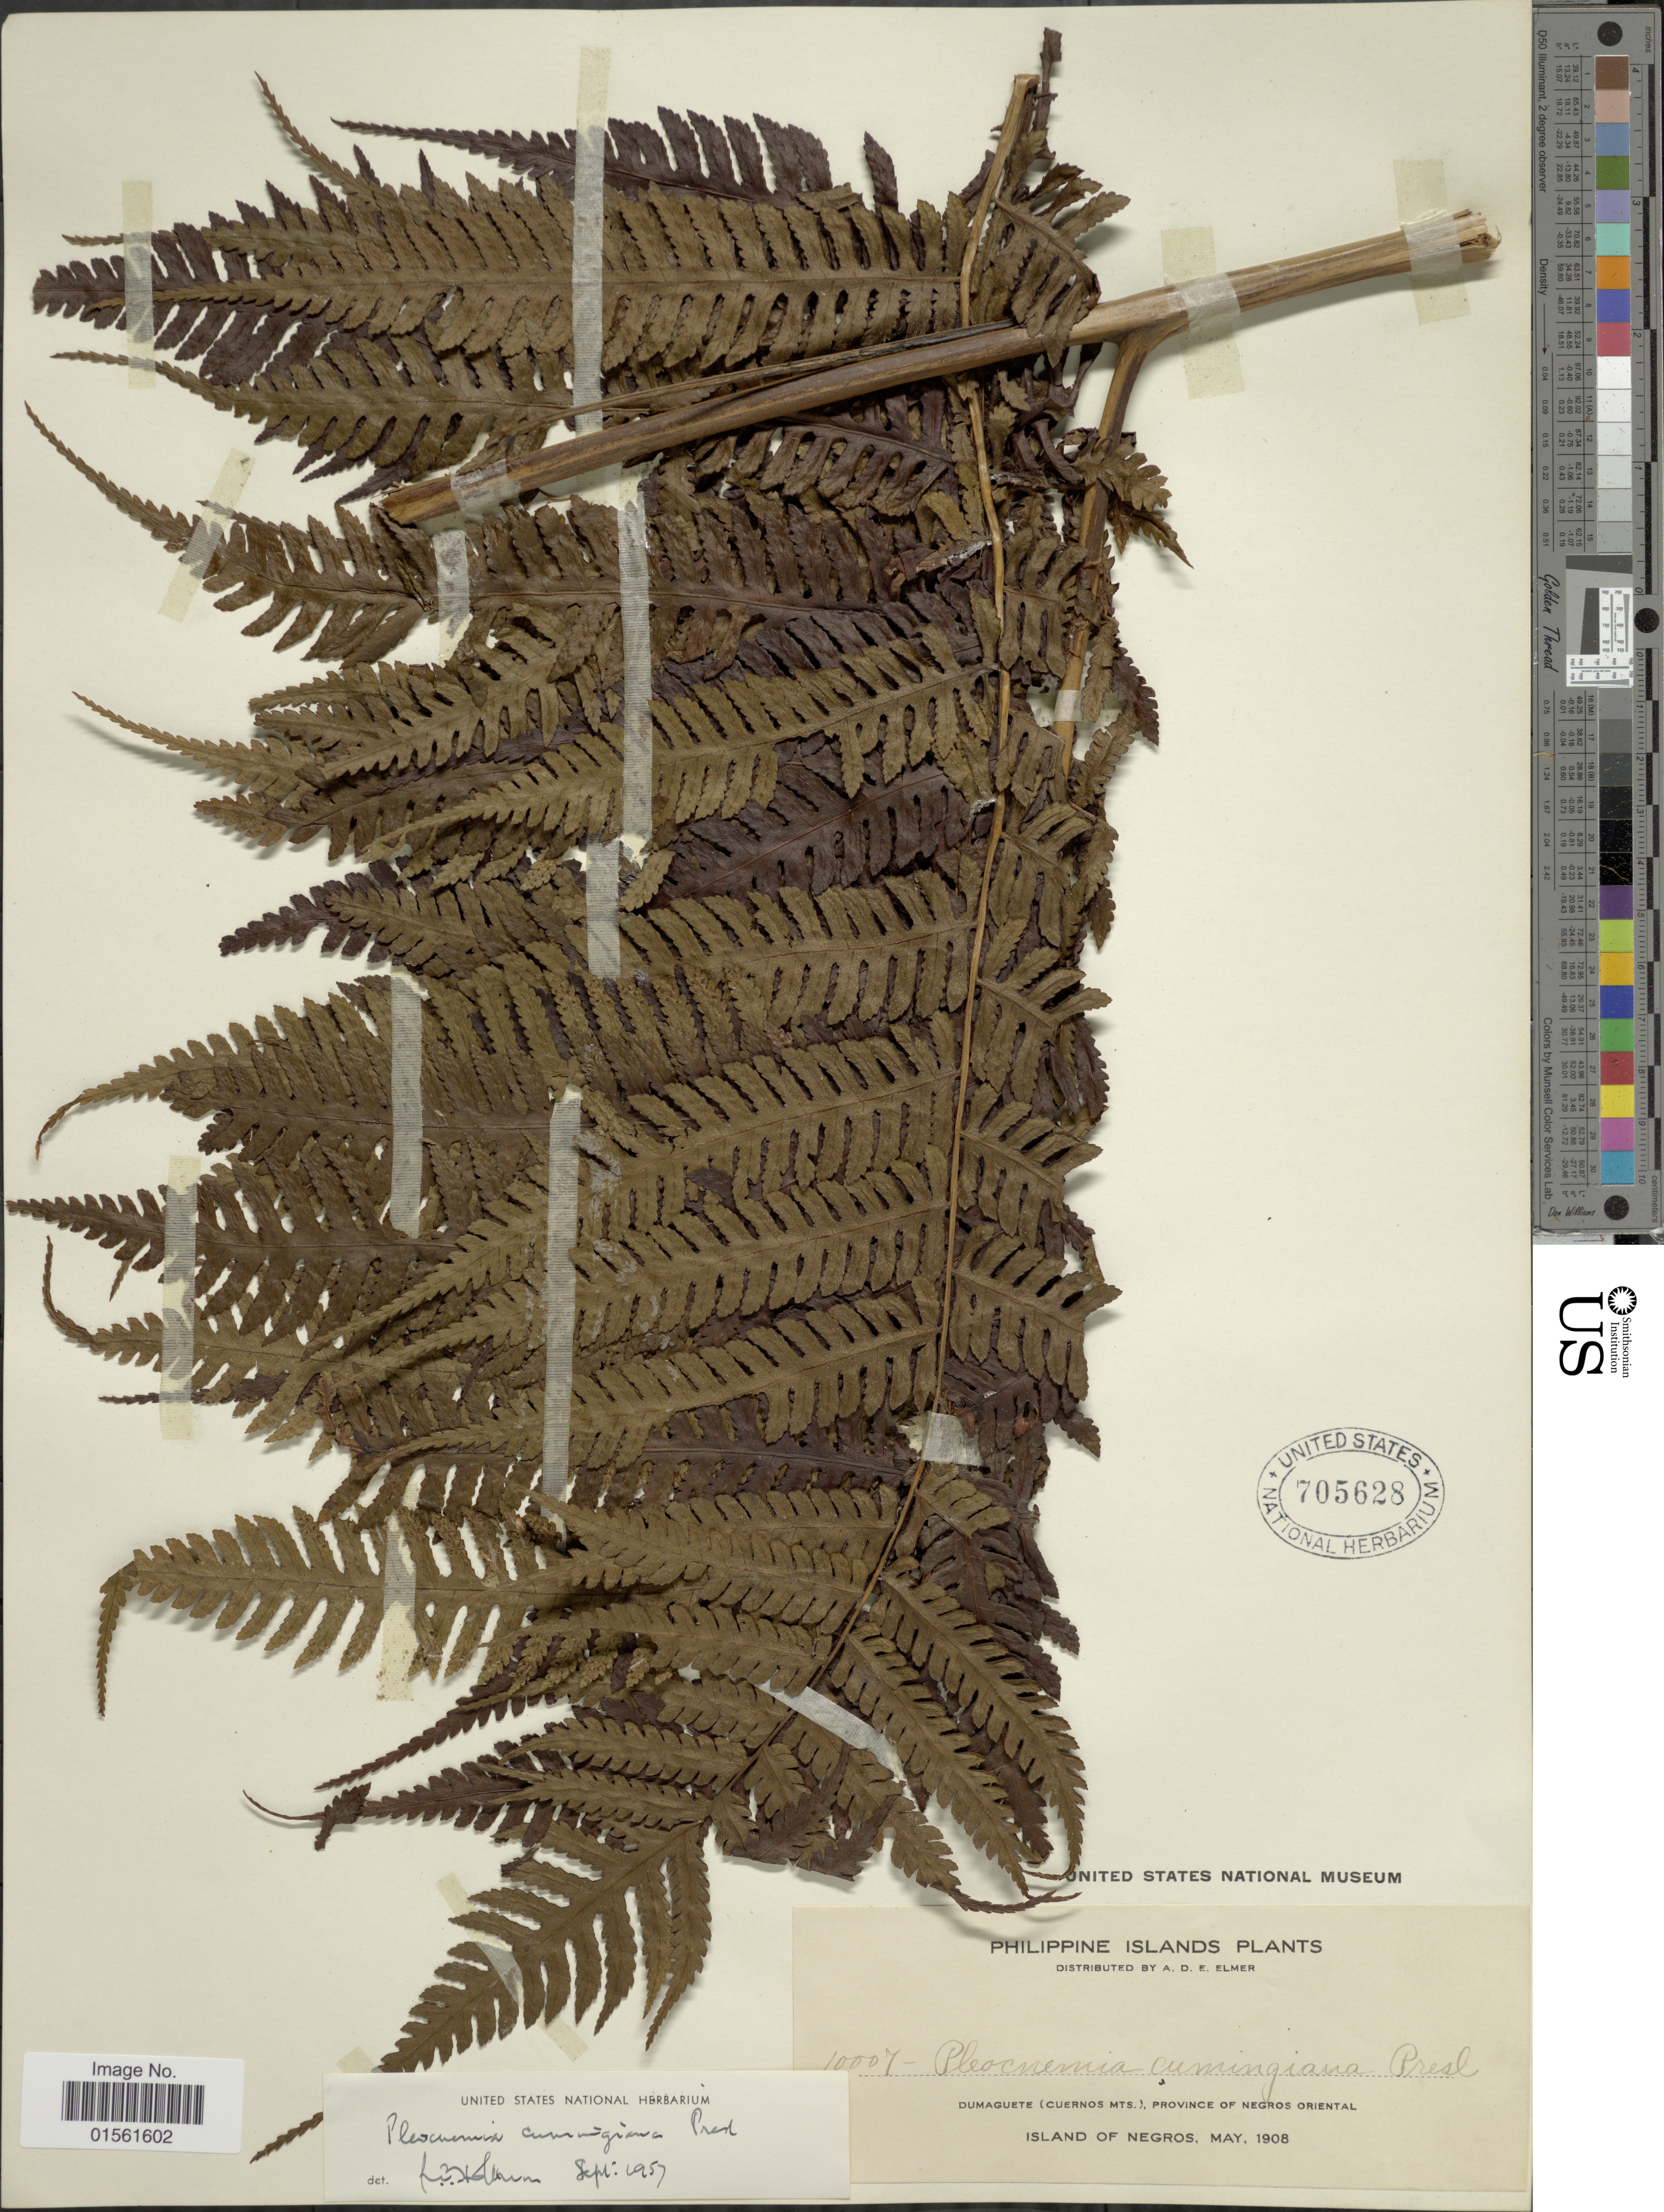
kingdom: Plantae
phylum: Tracheophyta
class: Polypodiopsida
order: Polypodiales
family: Dryopteridaceae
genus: Pleocnemia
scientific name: Pleocnemia cumingiana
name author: C. Presl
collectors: A. D. E. Elmer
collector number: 10007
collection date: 1908-05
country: Philippines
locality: Philippine Islands. Dumaguete (Cuerns Mts.) Province of Negros Oriental, Island of Negros.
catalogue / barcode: US 705628